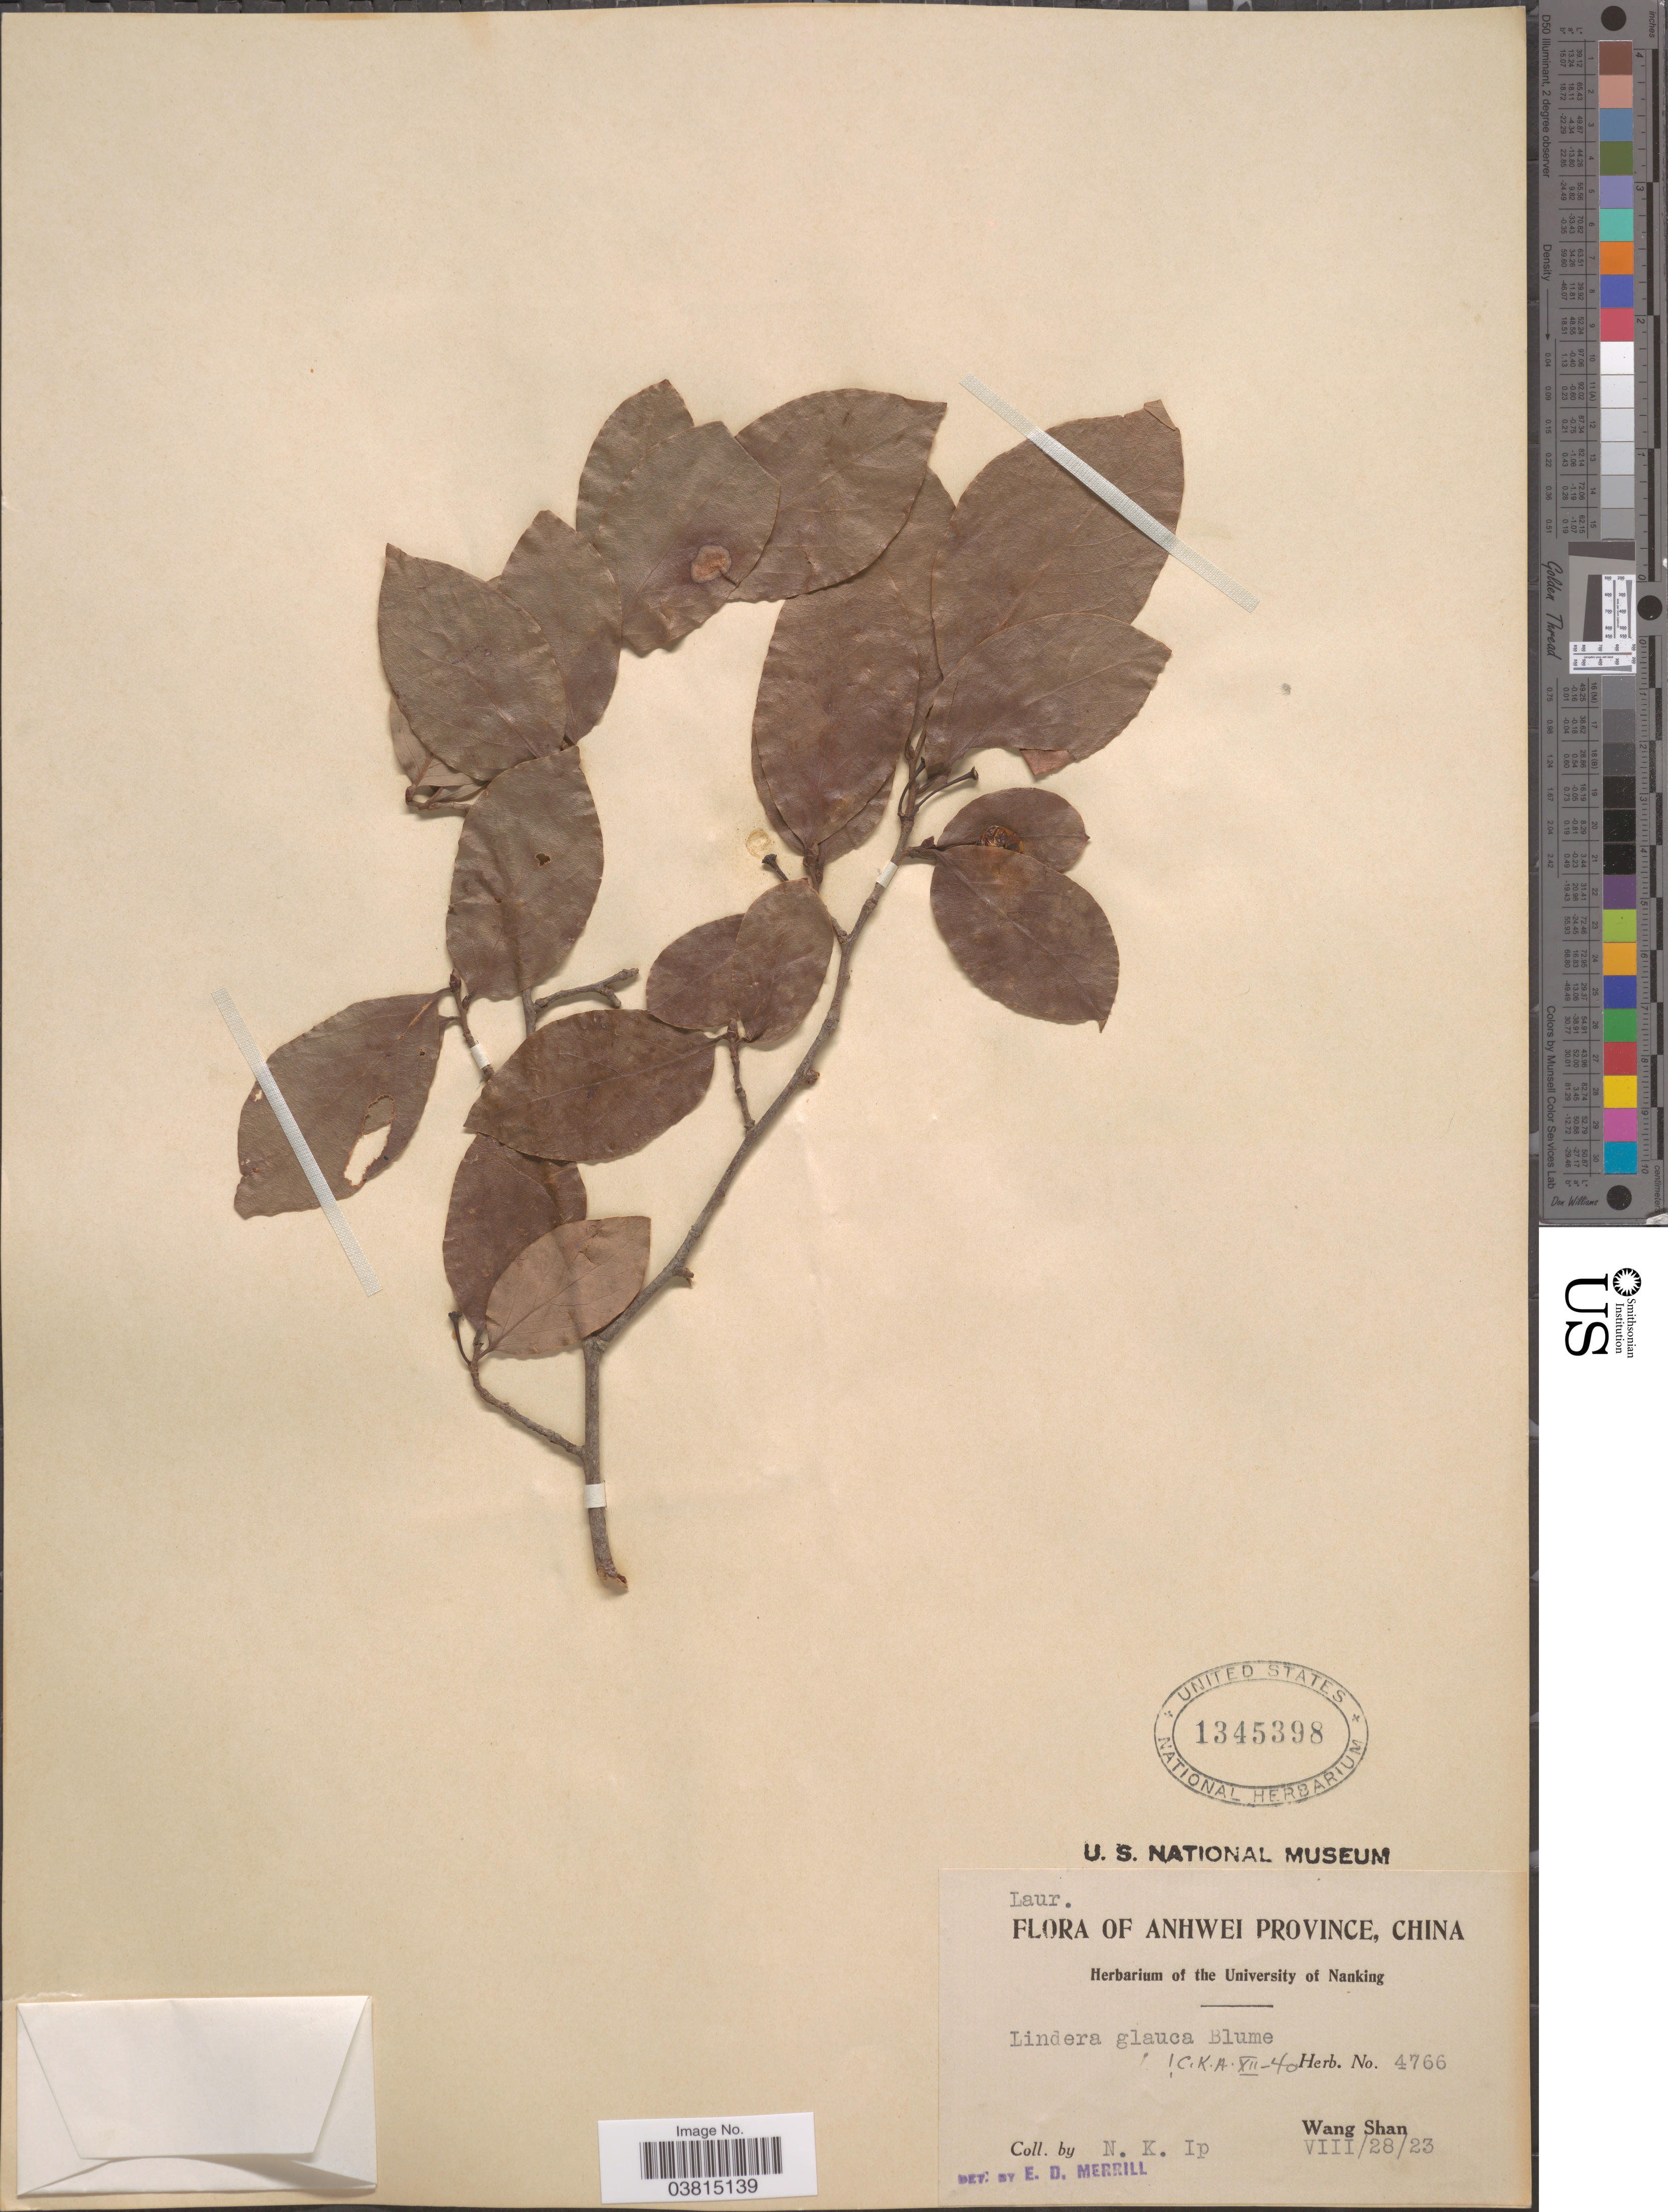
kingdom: Plantae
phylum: Tracheophyta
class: Magnoliopsida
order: Laurales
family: Lauraceae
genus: Lindera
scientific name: Lindera glauca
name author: (Siebold & Zucc.) Blume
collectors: N. Ip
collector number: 4766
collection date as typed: Transcribed d/m/y: 28/7/23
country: China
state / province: Anhui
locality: Anhwei Province. Wang Shan.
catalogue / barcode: US 1345398